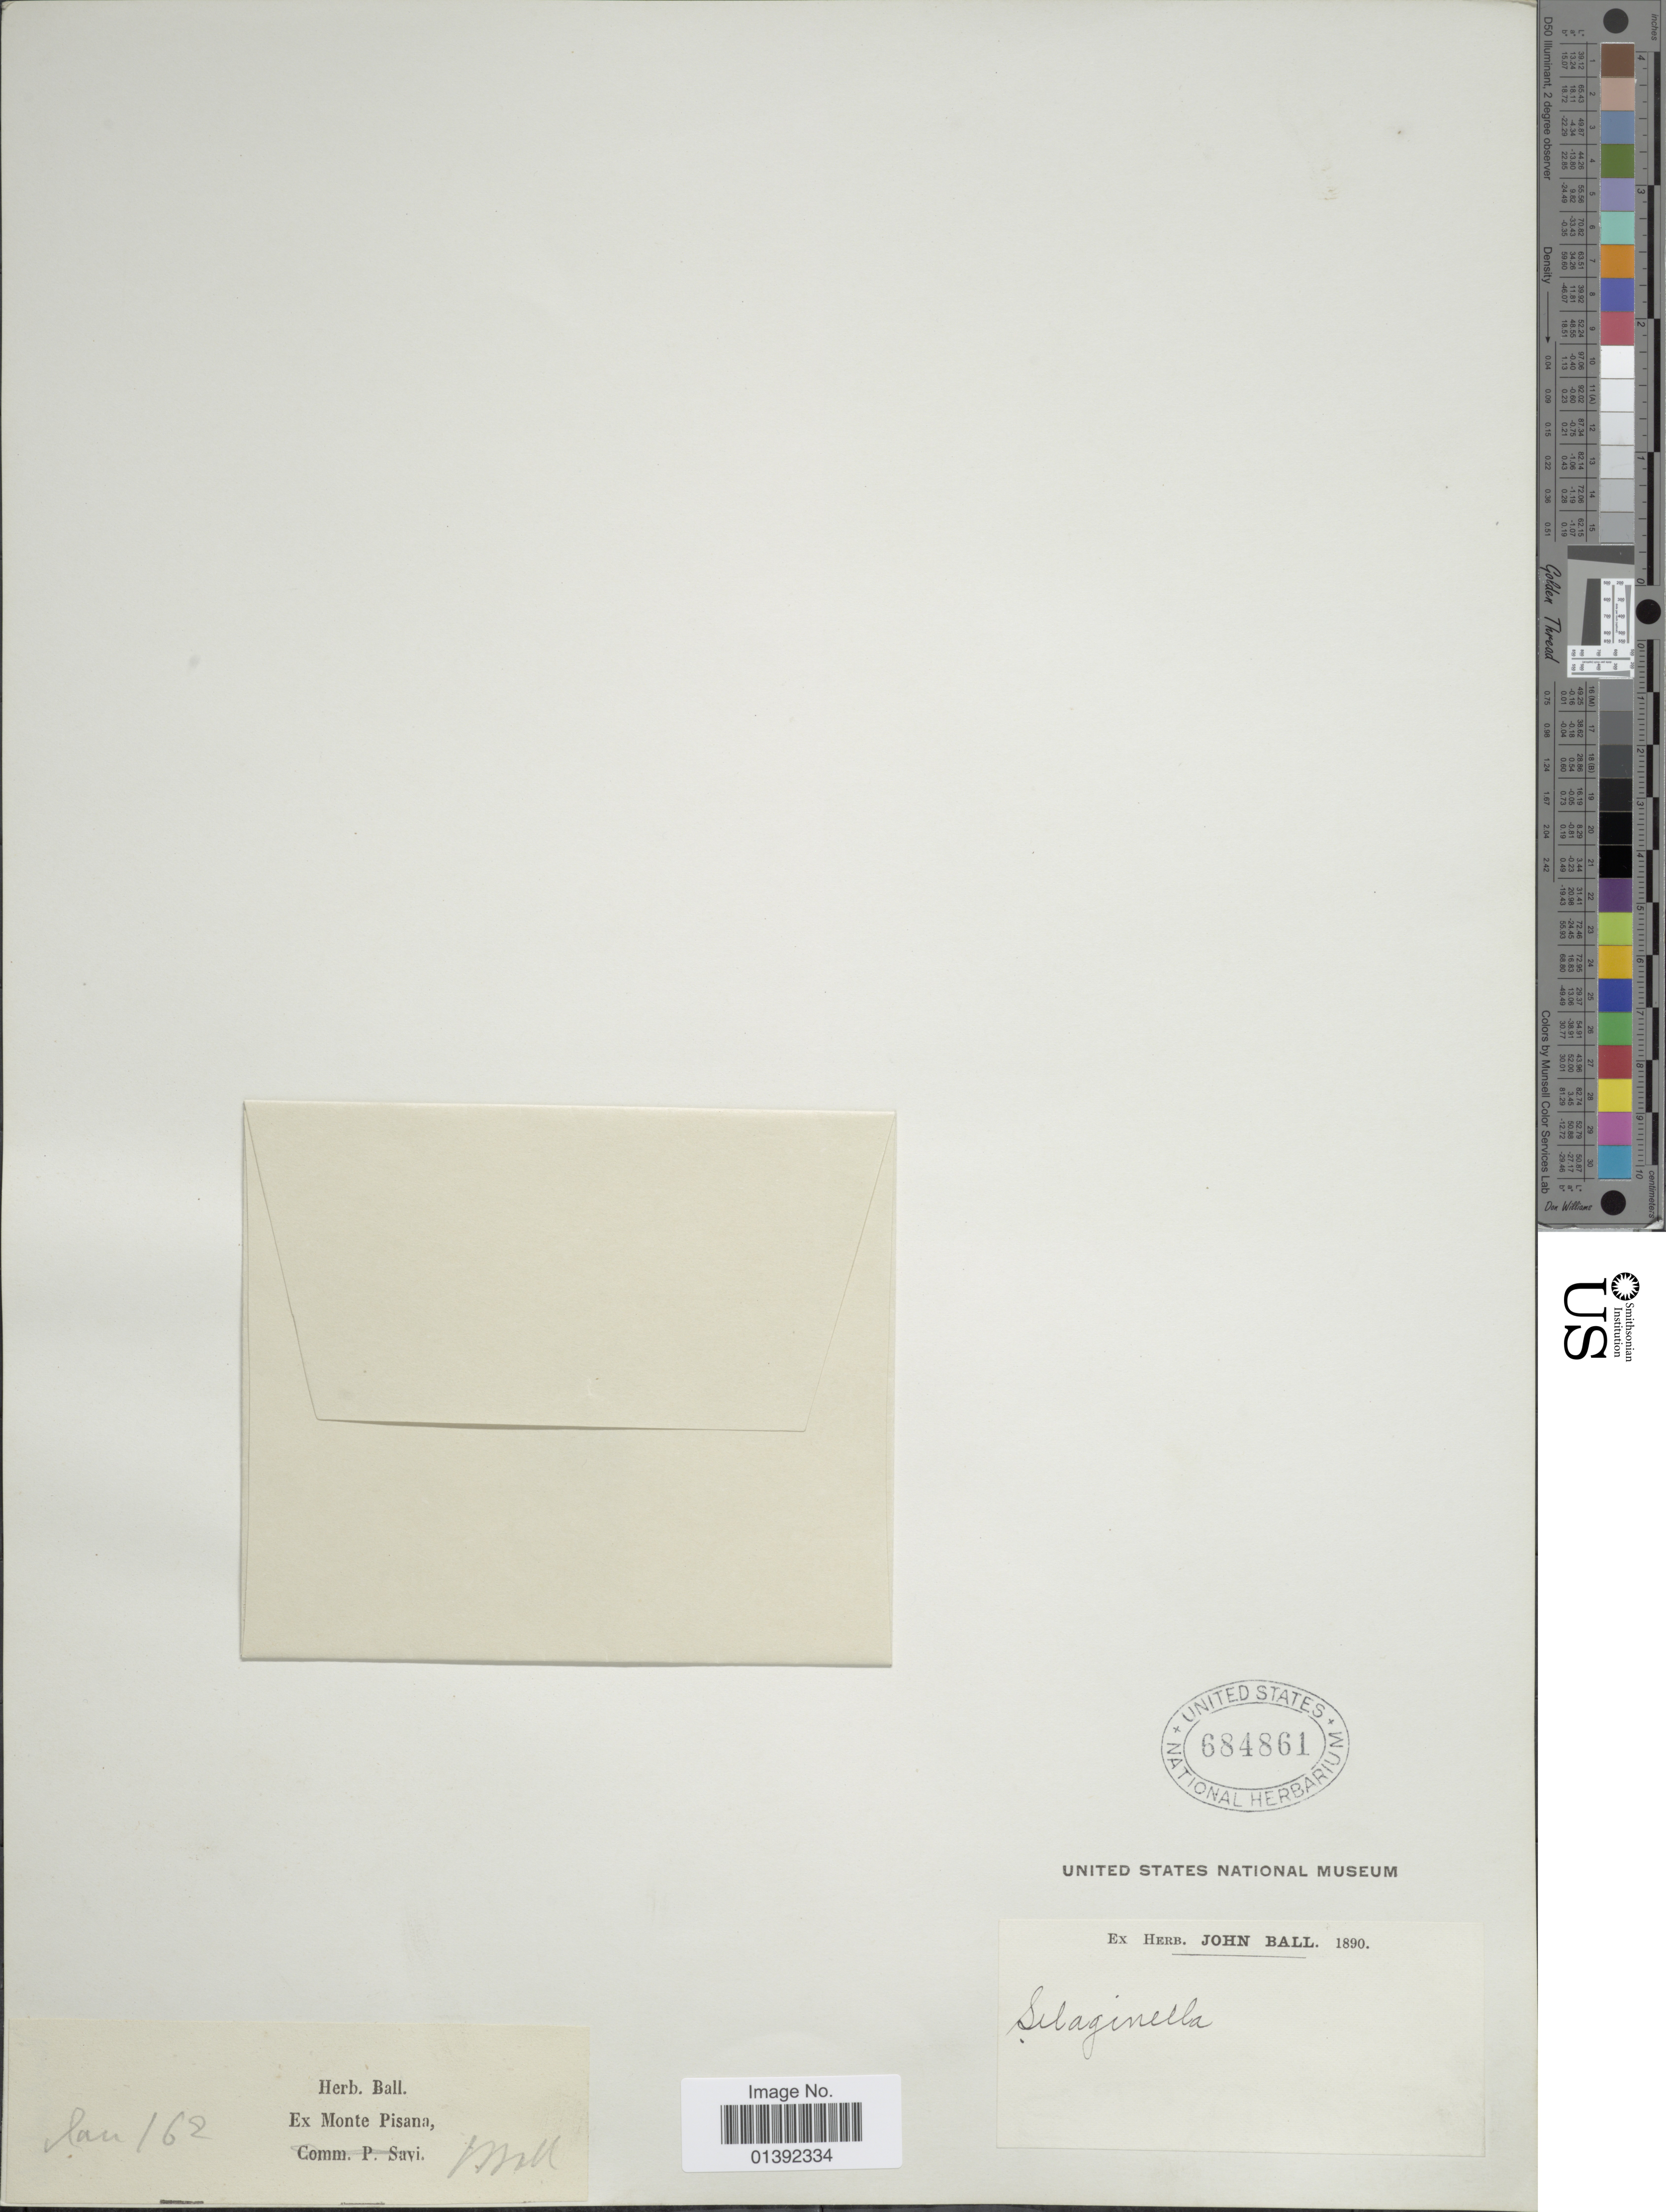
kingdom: Plantae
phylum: Tracheophyta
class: Lycopodiopsida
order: Selaginellales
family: Selaginellaceae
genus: Selaginella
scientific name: Selaginella denticulata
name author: (L.) Spring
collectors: ex herb. John Ball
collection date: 1890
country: Italy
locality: Ex monte Pisana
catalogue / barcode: US 684861